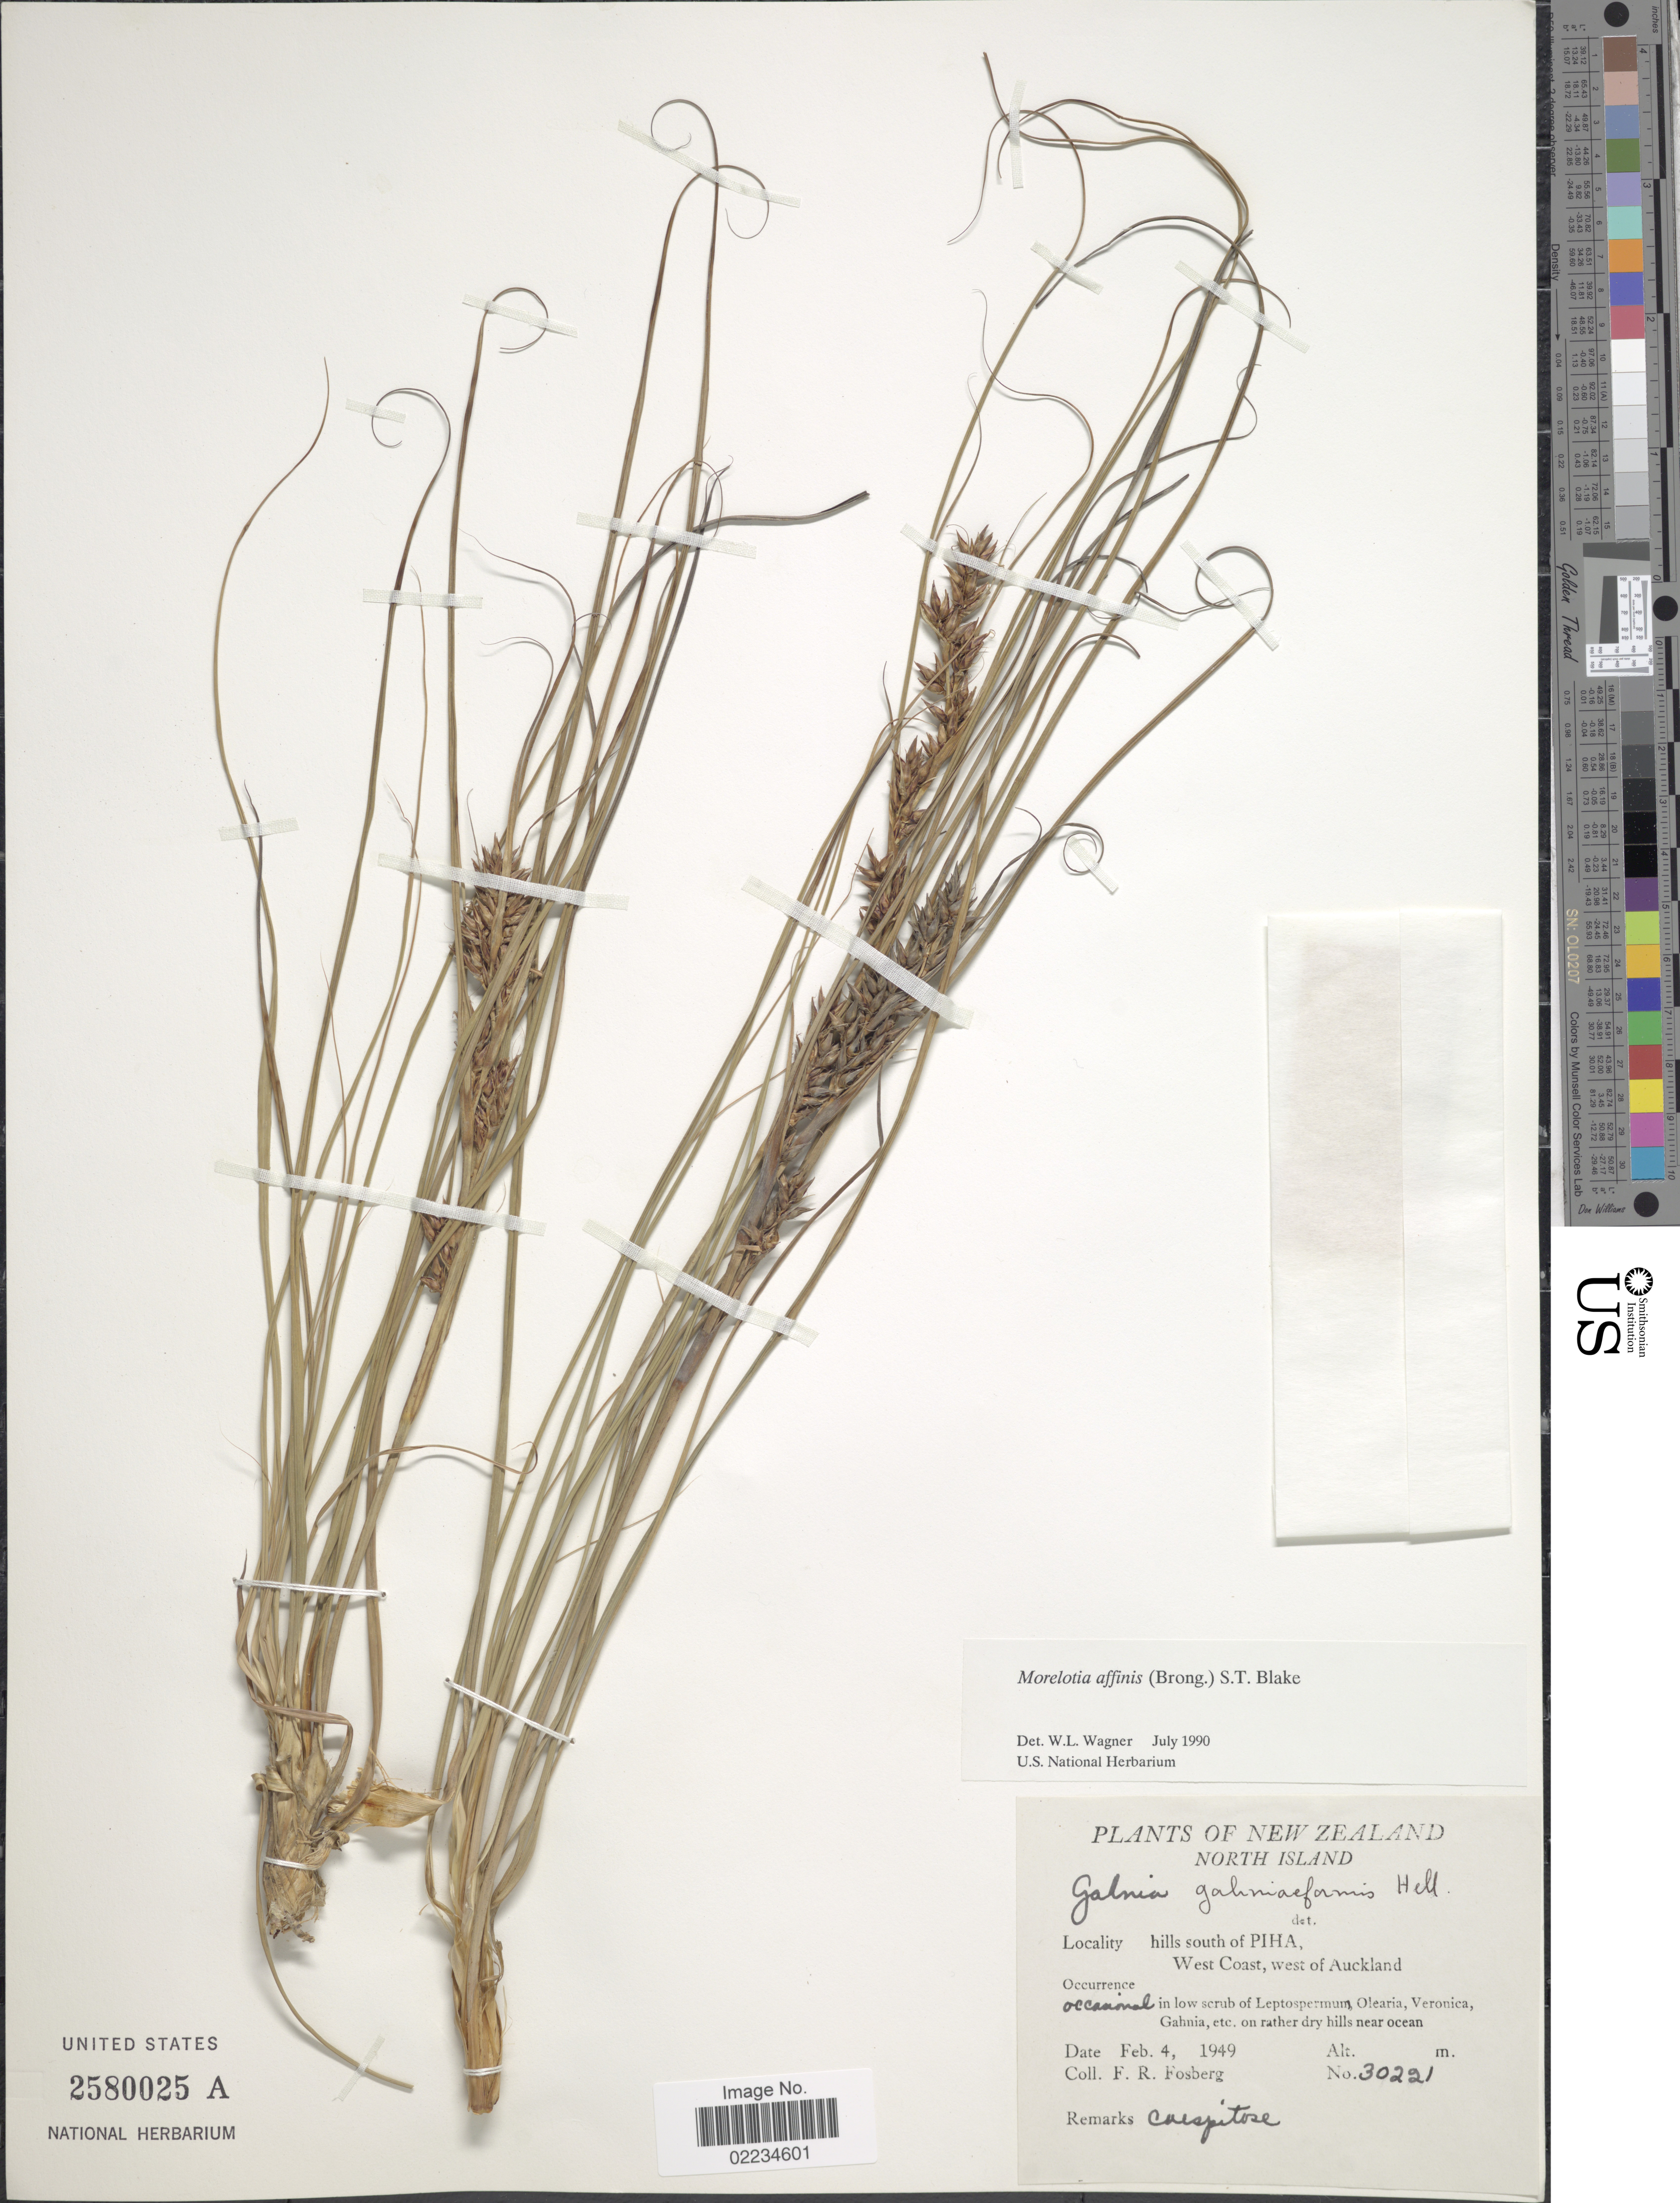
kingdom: Plantae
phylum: Tracheophyta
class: Liliopsida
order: Poales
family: Cyperaceae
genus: Morelotia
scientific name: Morelotia affinis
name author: (Brongn.) S.T. Blake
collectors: F. R. Fosberg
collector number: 30221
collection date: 1949-02-04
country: New Zealand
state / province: Auckland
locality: North Island, hills south of PIHA, West Coast, west of Auckland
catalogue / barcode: US 2580025A